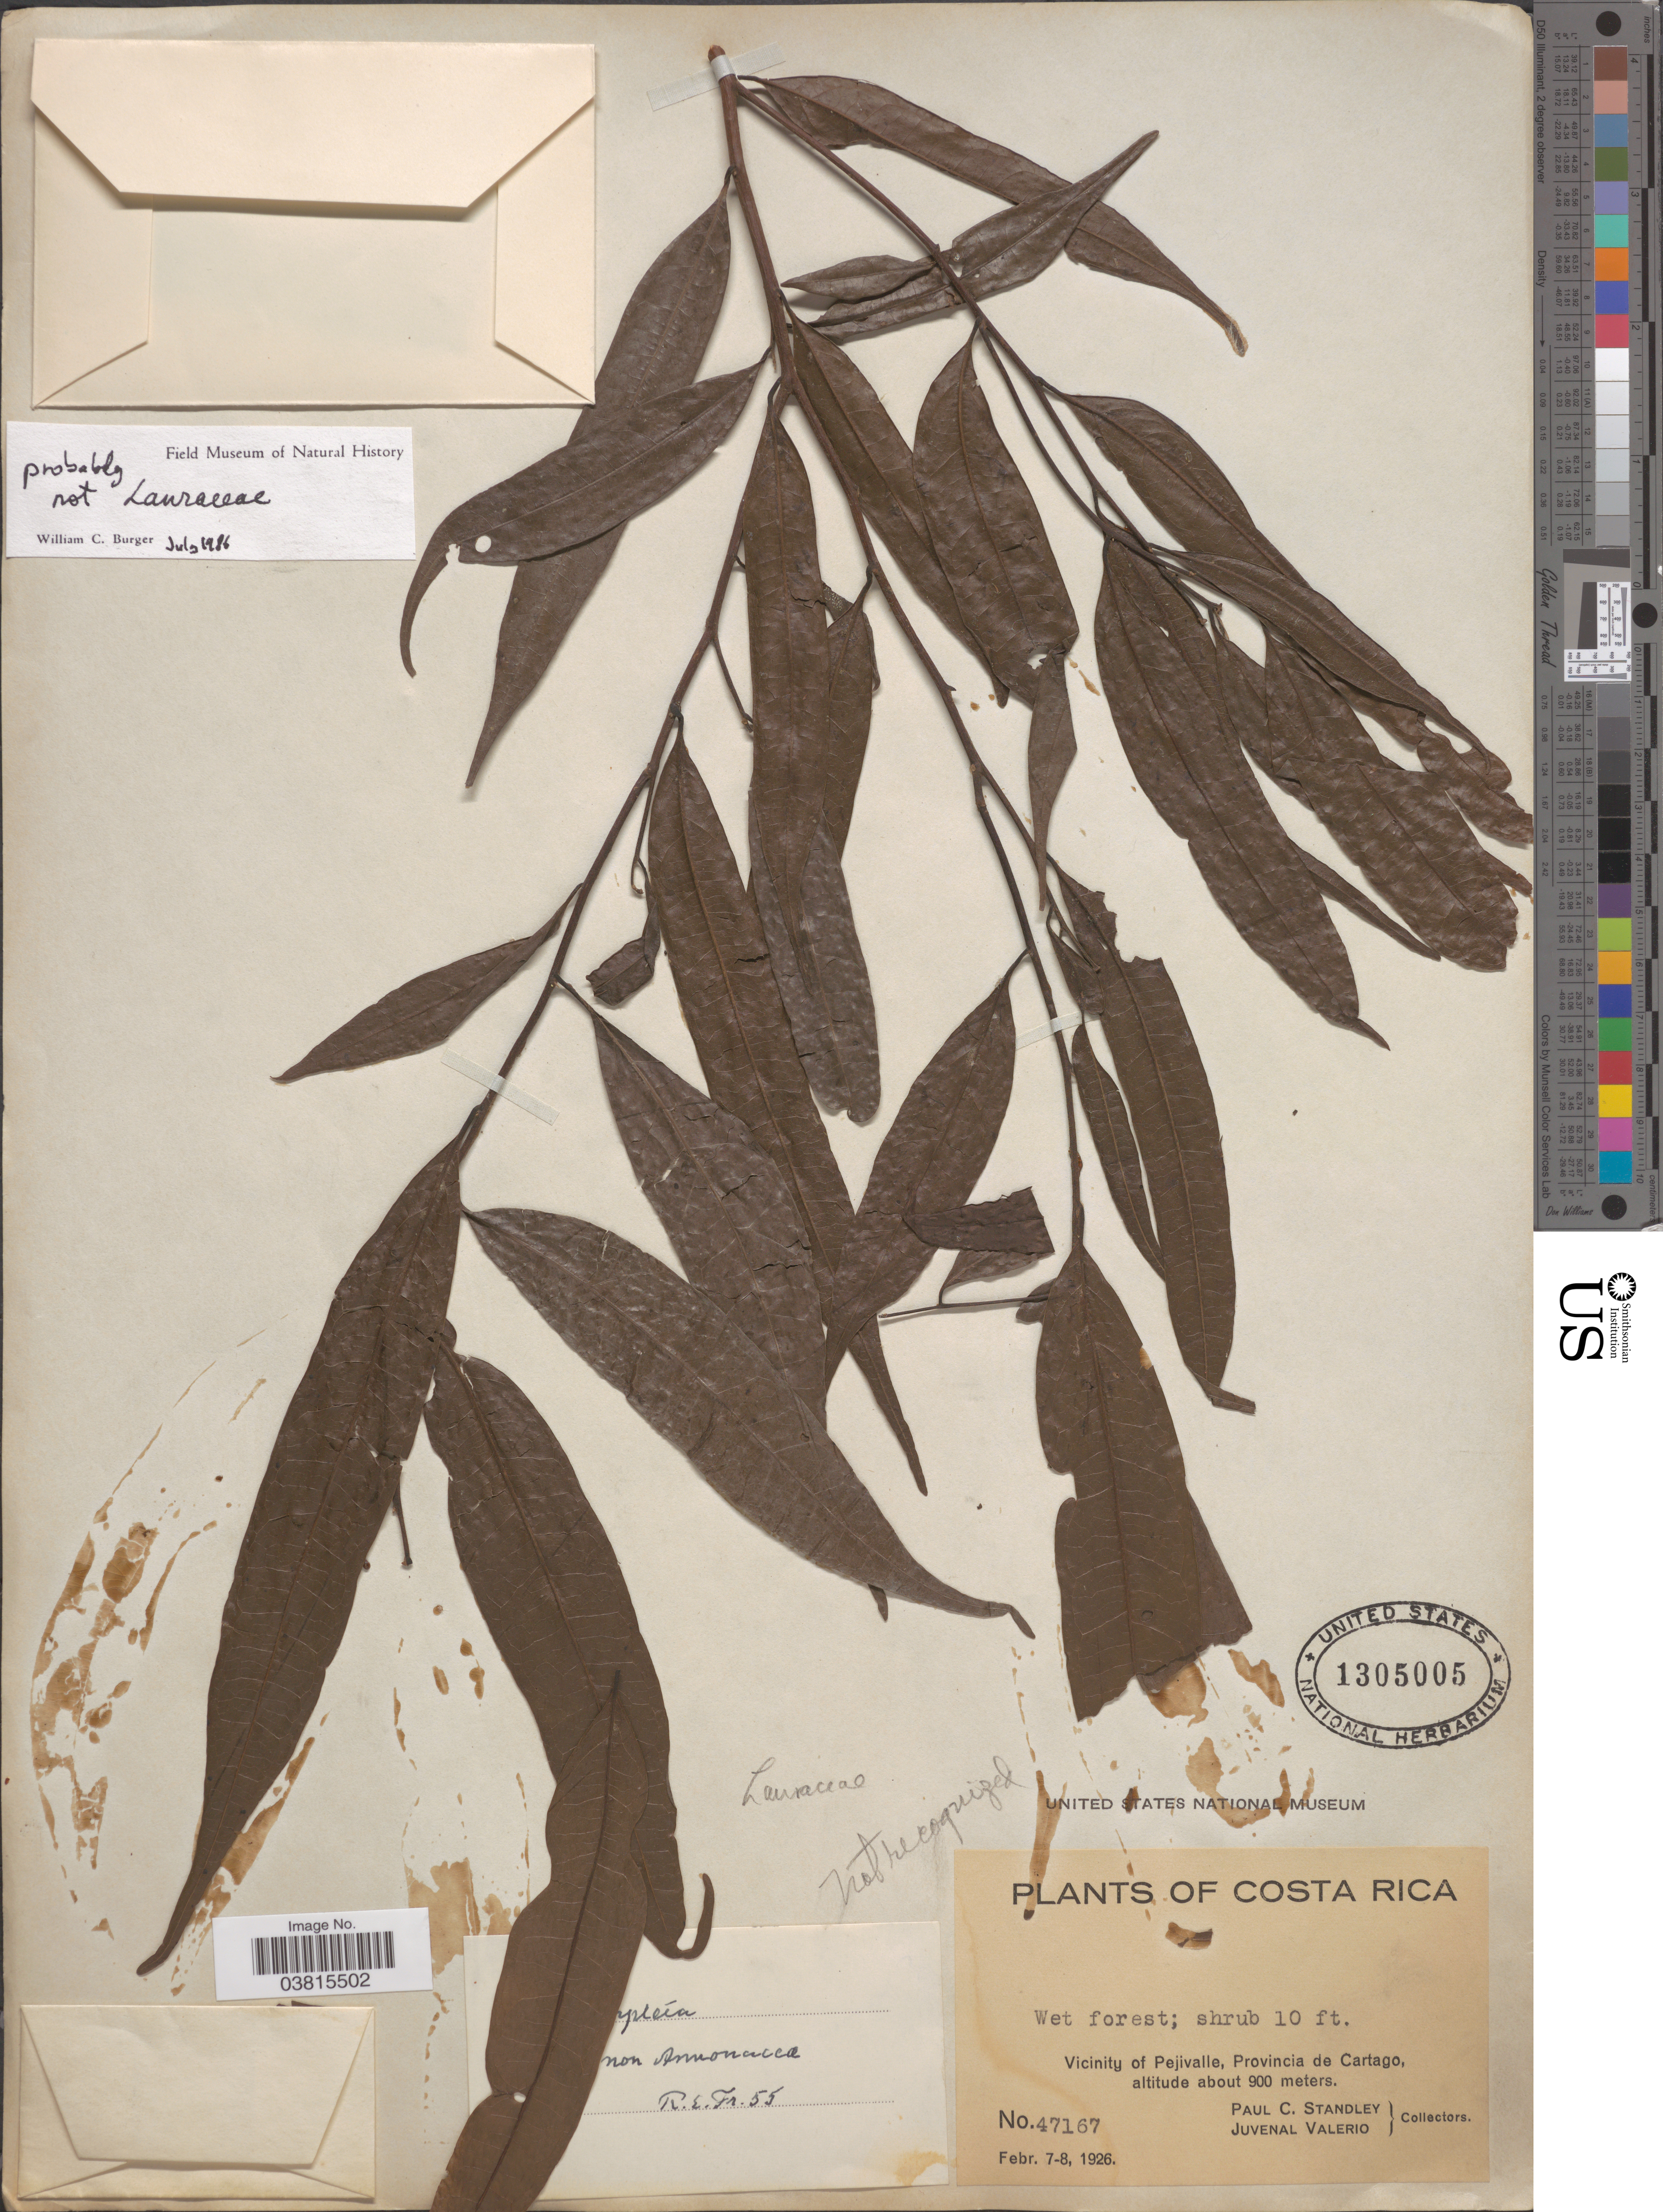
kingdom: Plantae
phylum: Tracheophyta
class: Magnoliopsida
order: Laurales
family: Lauraceae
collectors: P. C. Standley & J. Valerio R.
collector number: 47167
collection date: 1926-02-07/1926-02-08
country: Costa Rica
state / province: Cartago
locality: Vicinity of Pejivalle.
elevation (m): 900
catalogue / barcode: US 1305005